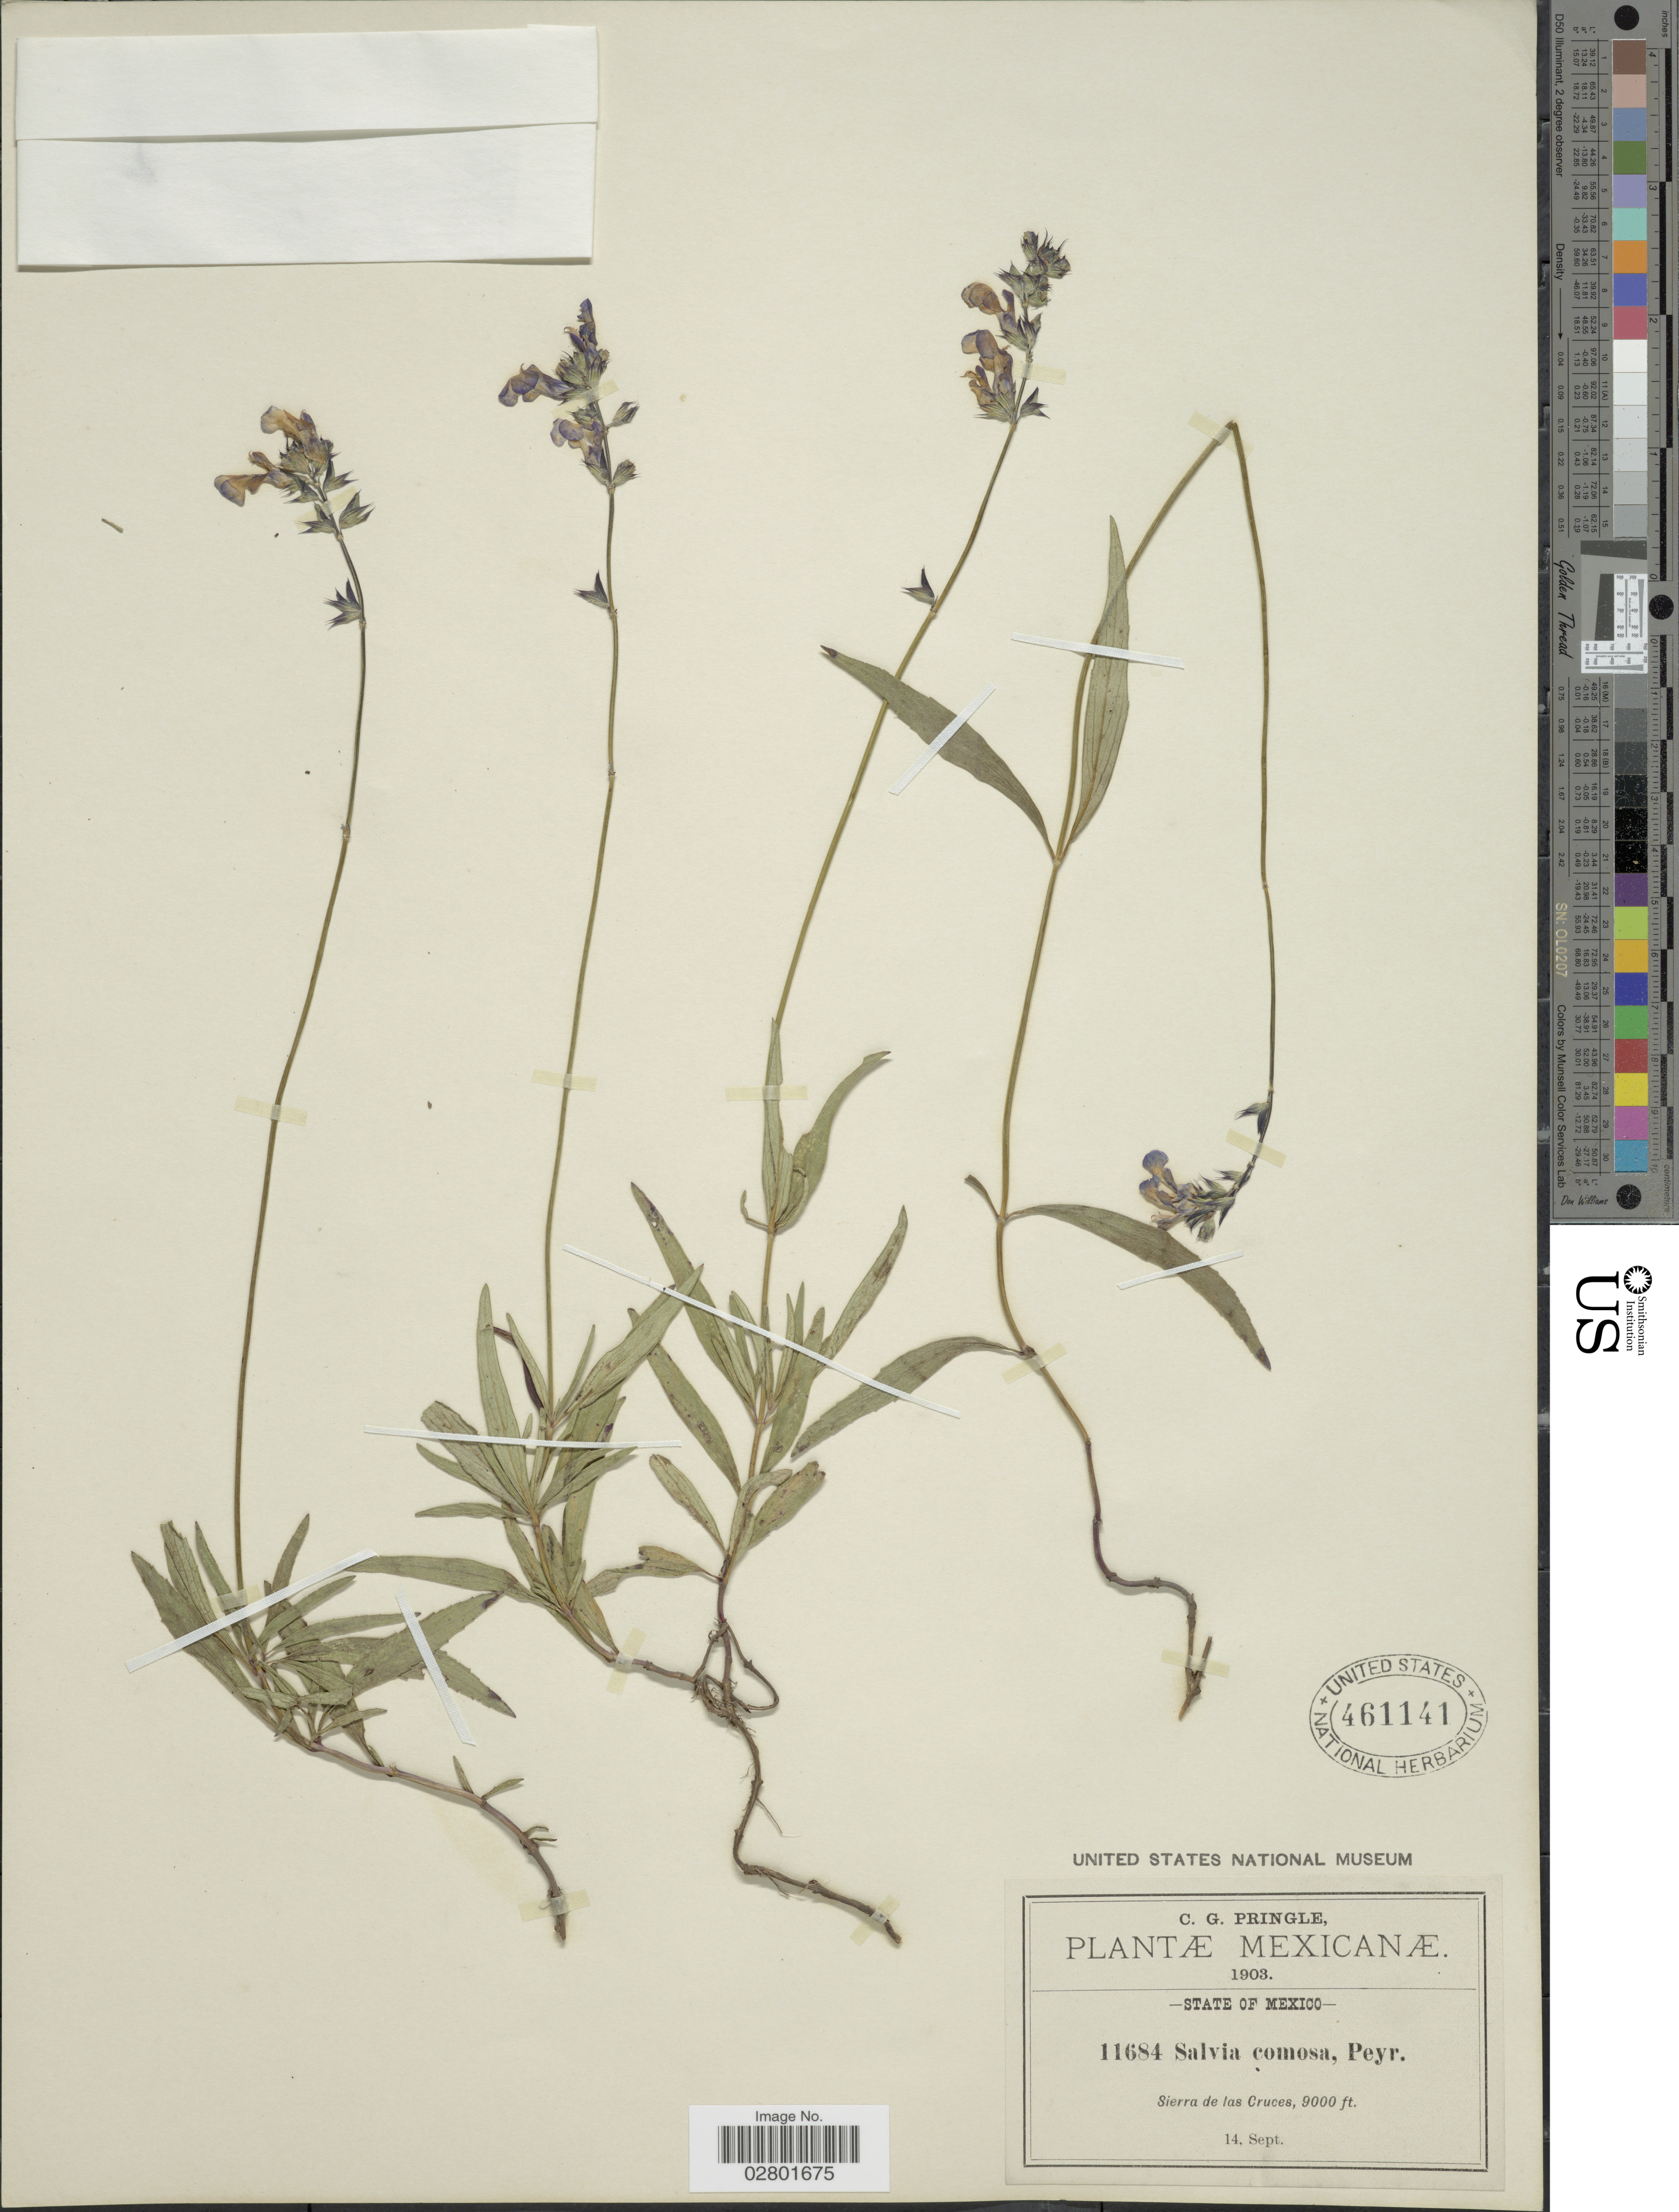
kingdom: Plantae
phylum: Tracheophyta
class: Magnoliopsida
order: Lamiales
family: Lamiaceae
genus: Salvia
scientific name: Salvia laevis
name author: Benth.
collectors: C. G. Pringle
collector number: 11684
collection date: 1903-09-14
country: Mexico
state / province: México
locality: Sierra de las Cruces.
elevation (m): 2743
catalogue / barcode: US 461141